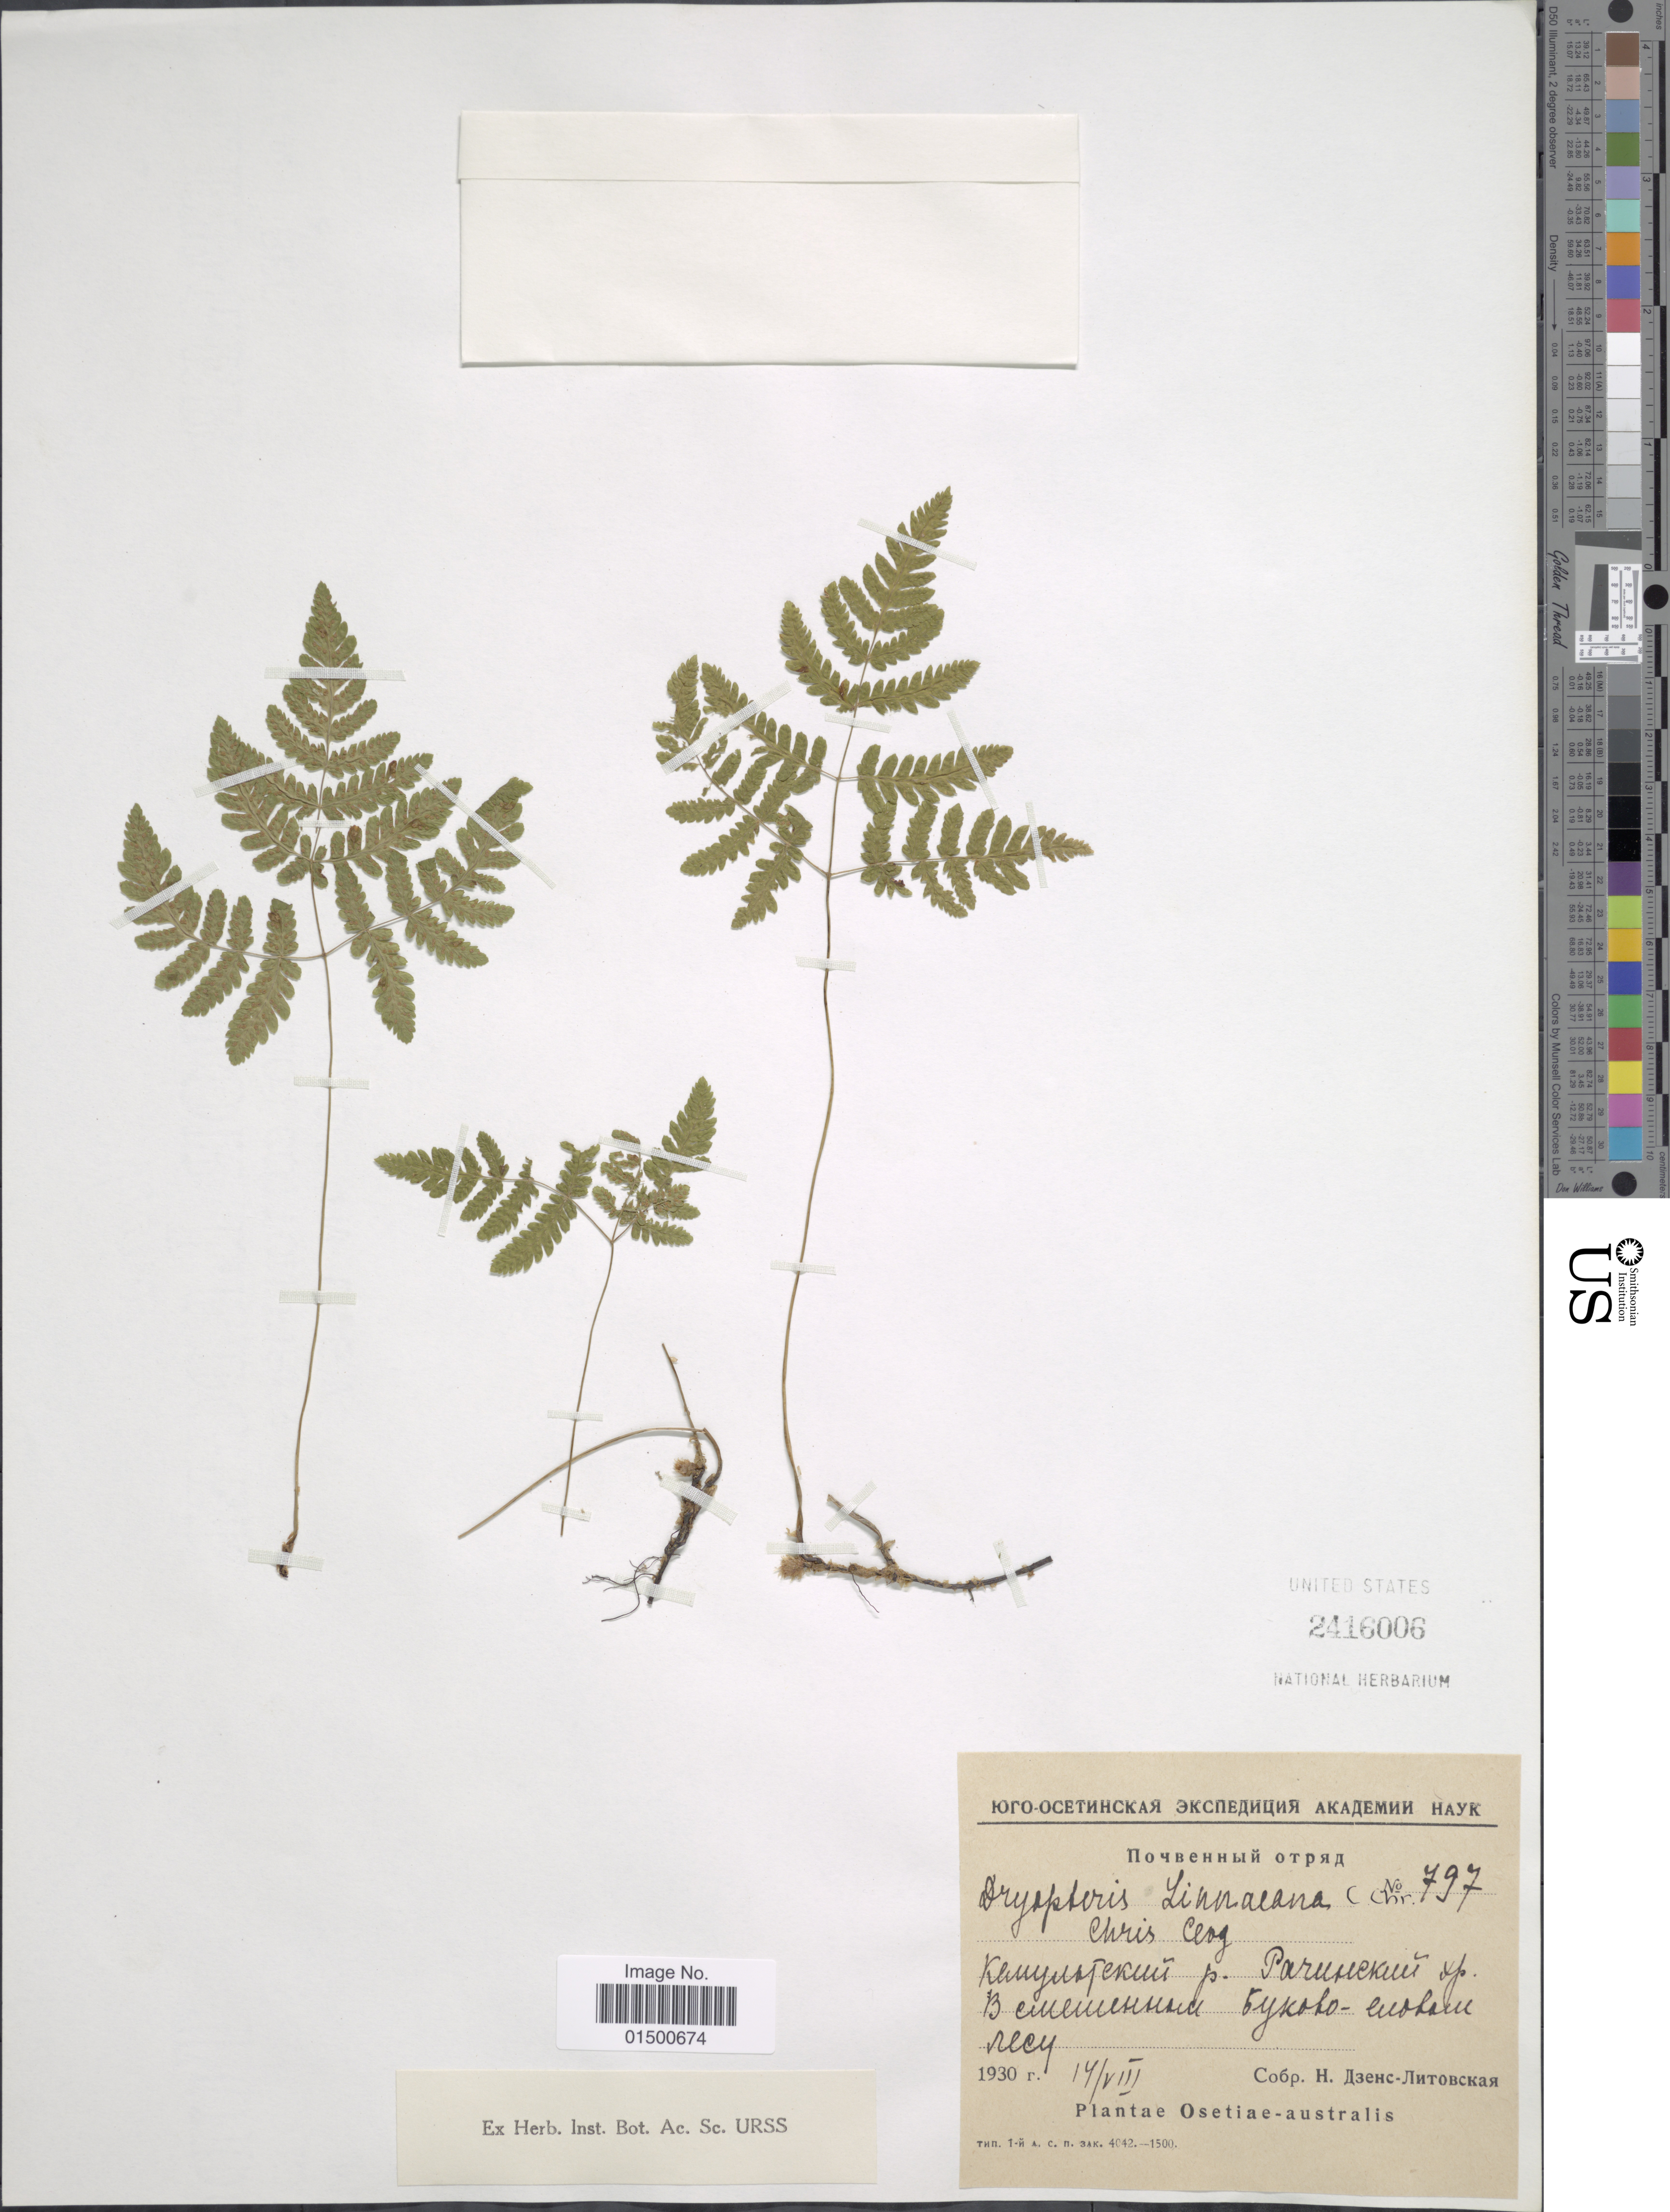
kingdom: Plantae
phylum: Tracheophyta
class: Polypodiopsida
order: Polypodiales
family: Cystopteridaceae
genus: Gymnocarpium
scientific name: Gymnocarpium disjunctum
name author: (Rupr.) Ching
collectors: N. Dzens-Litovskaya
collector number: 797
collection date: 1930-08-17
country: Georgia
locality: South Ossetia, Raczynski Range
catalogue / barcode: US 2416006